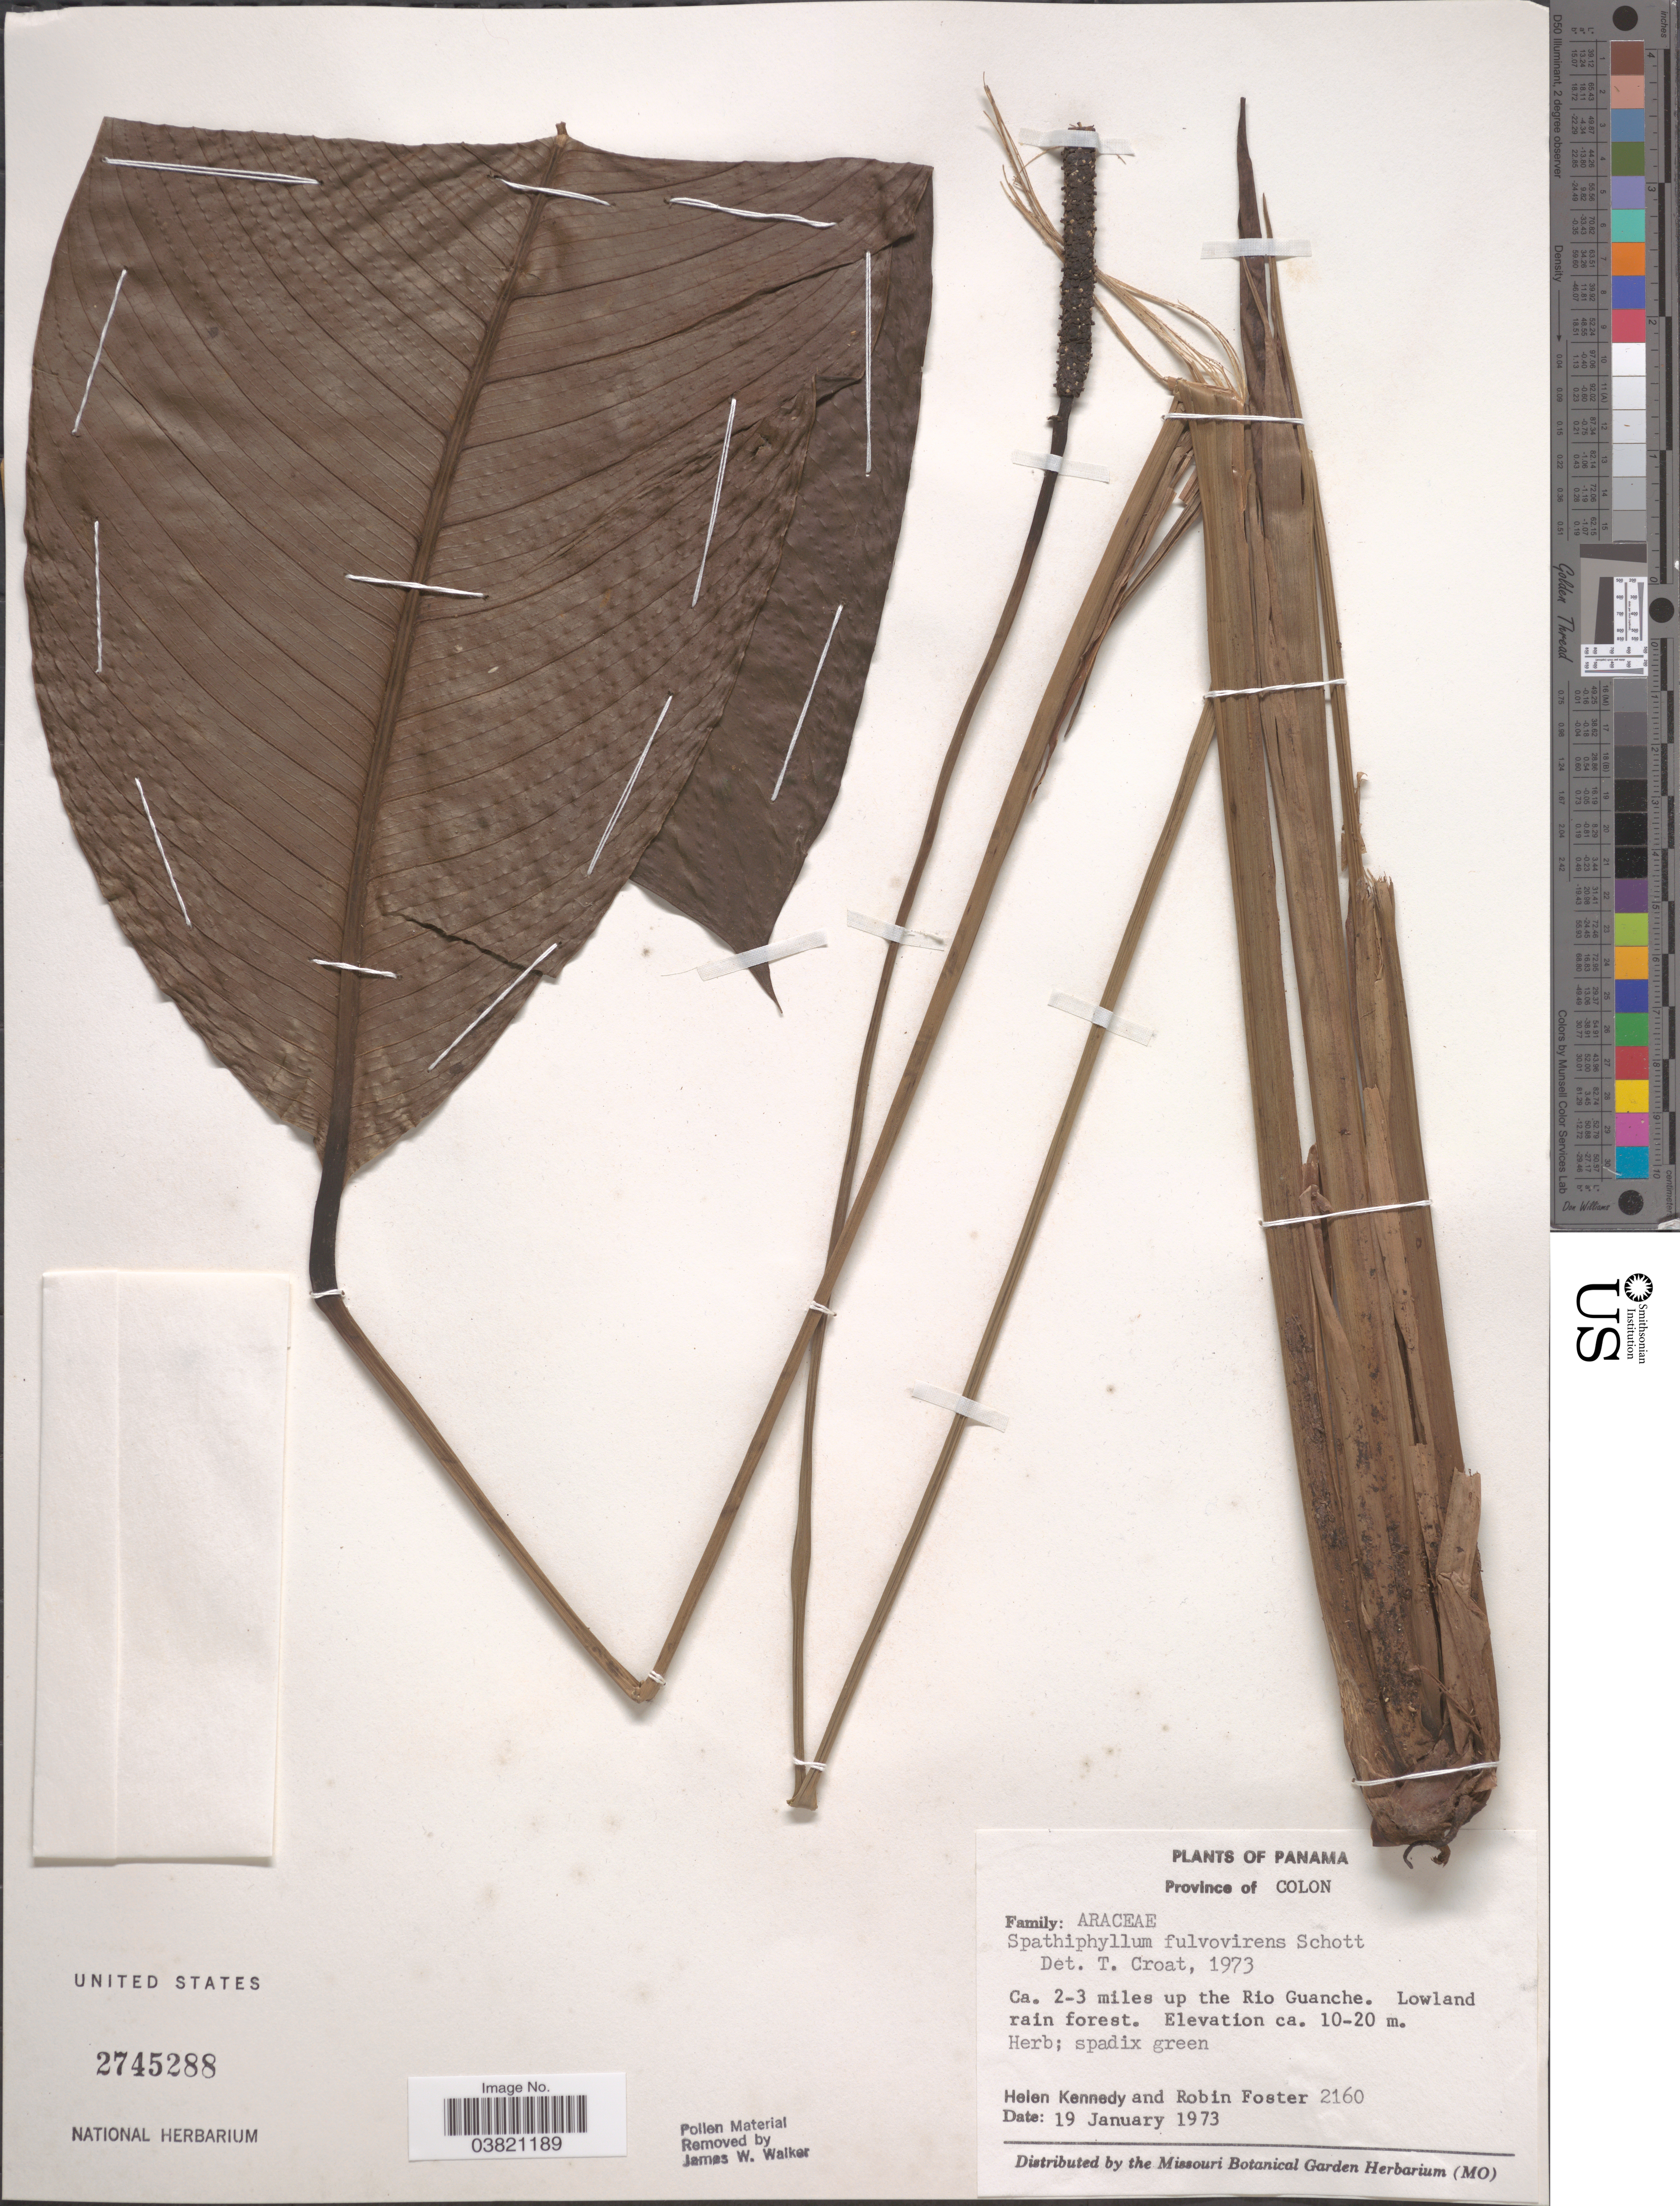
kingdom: Plantae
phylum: Tracheophyta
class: Liliopsida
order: Alismatales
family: Araceae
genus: Spathiphyllum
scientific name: Spathiphyllum fulvovirens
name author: Schott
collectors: H. Kennedy & R. B. Foster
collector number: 2160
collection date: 1973-01-19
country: Panama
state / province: Colón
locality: Ca. 2-3 miles up the Rio Guanche.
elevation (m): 10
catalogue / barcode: US 2745288